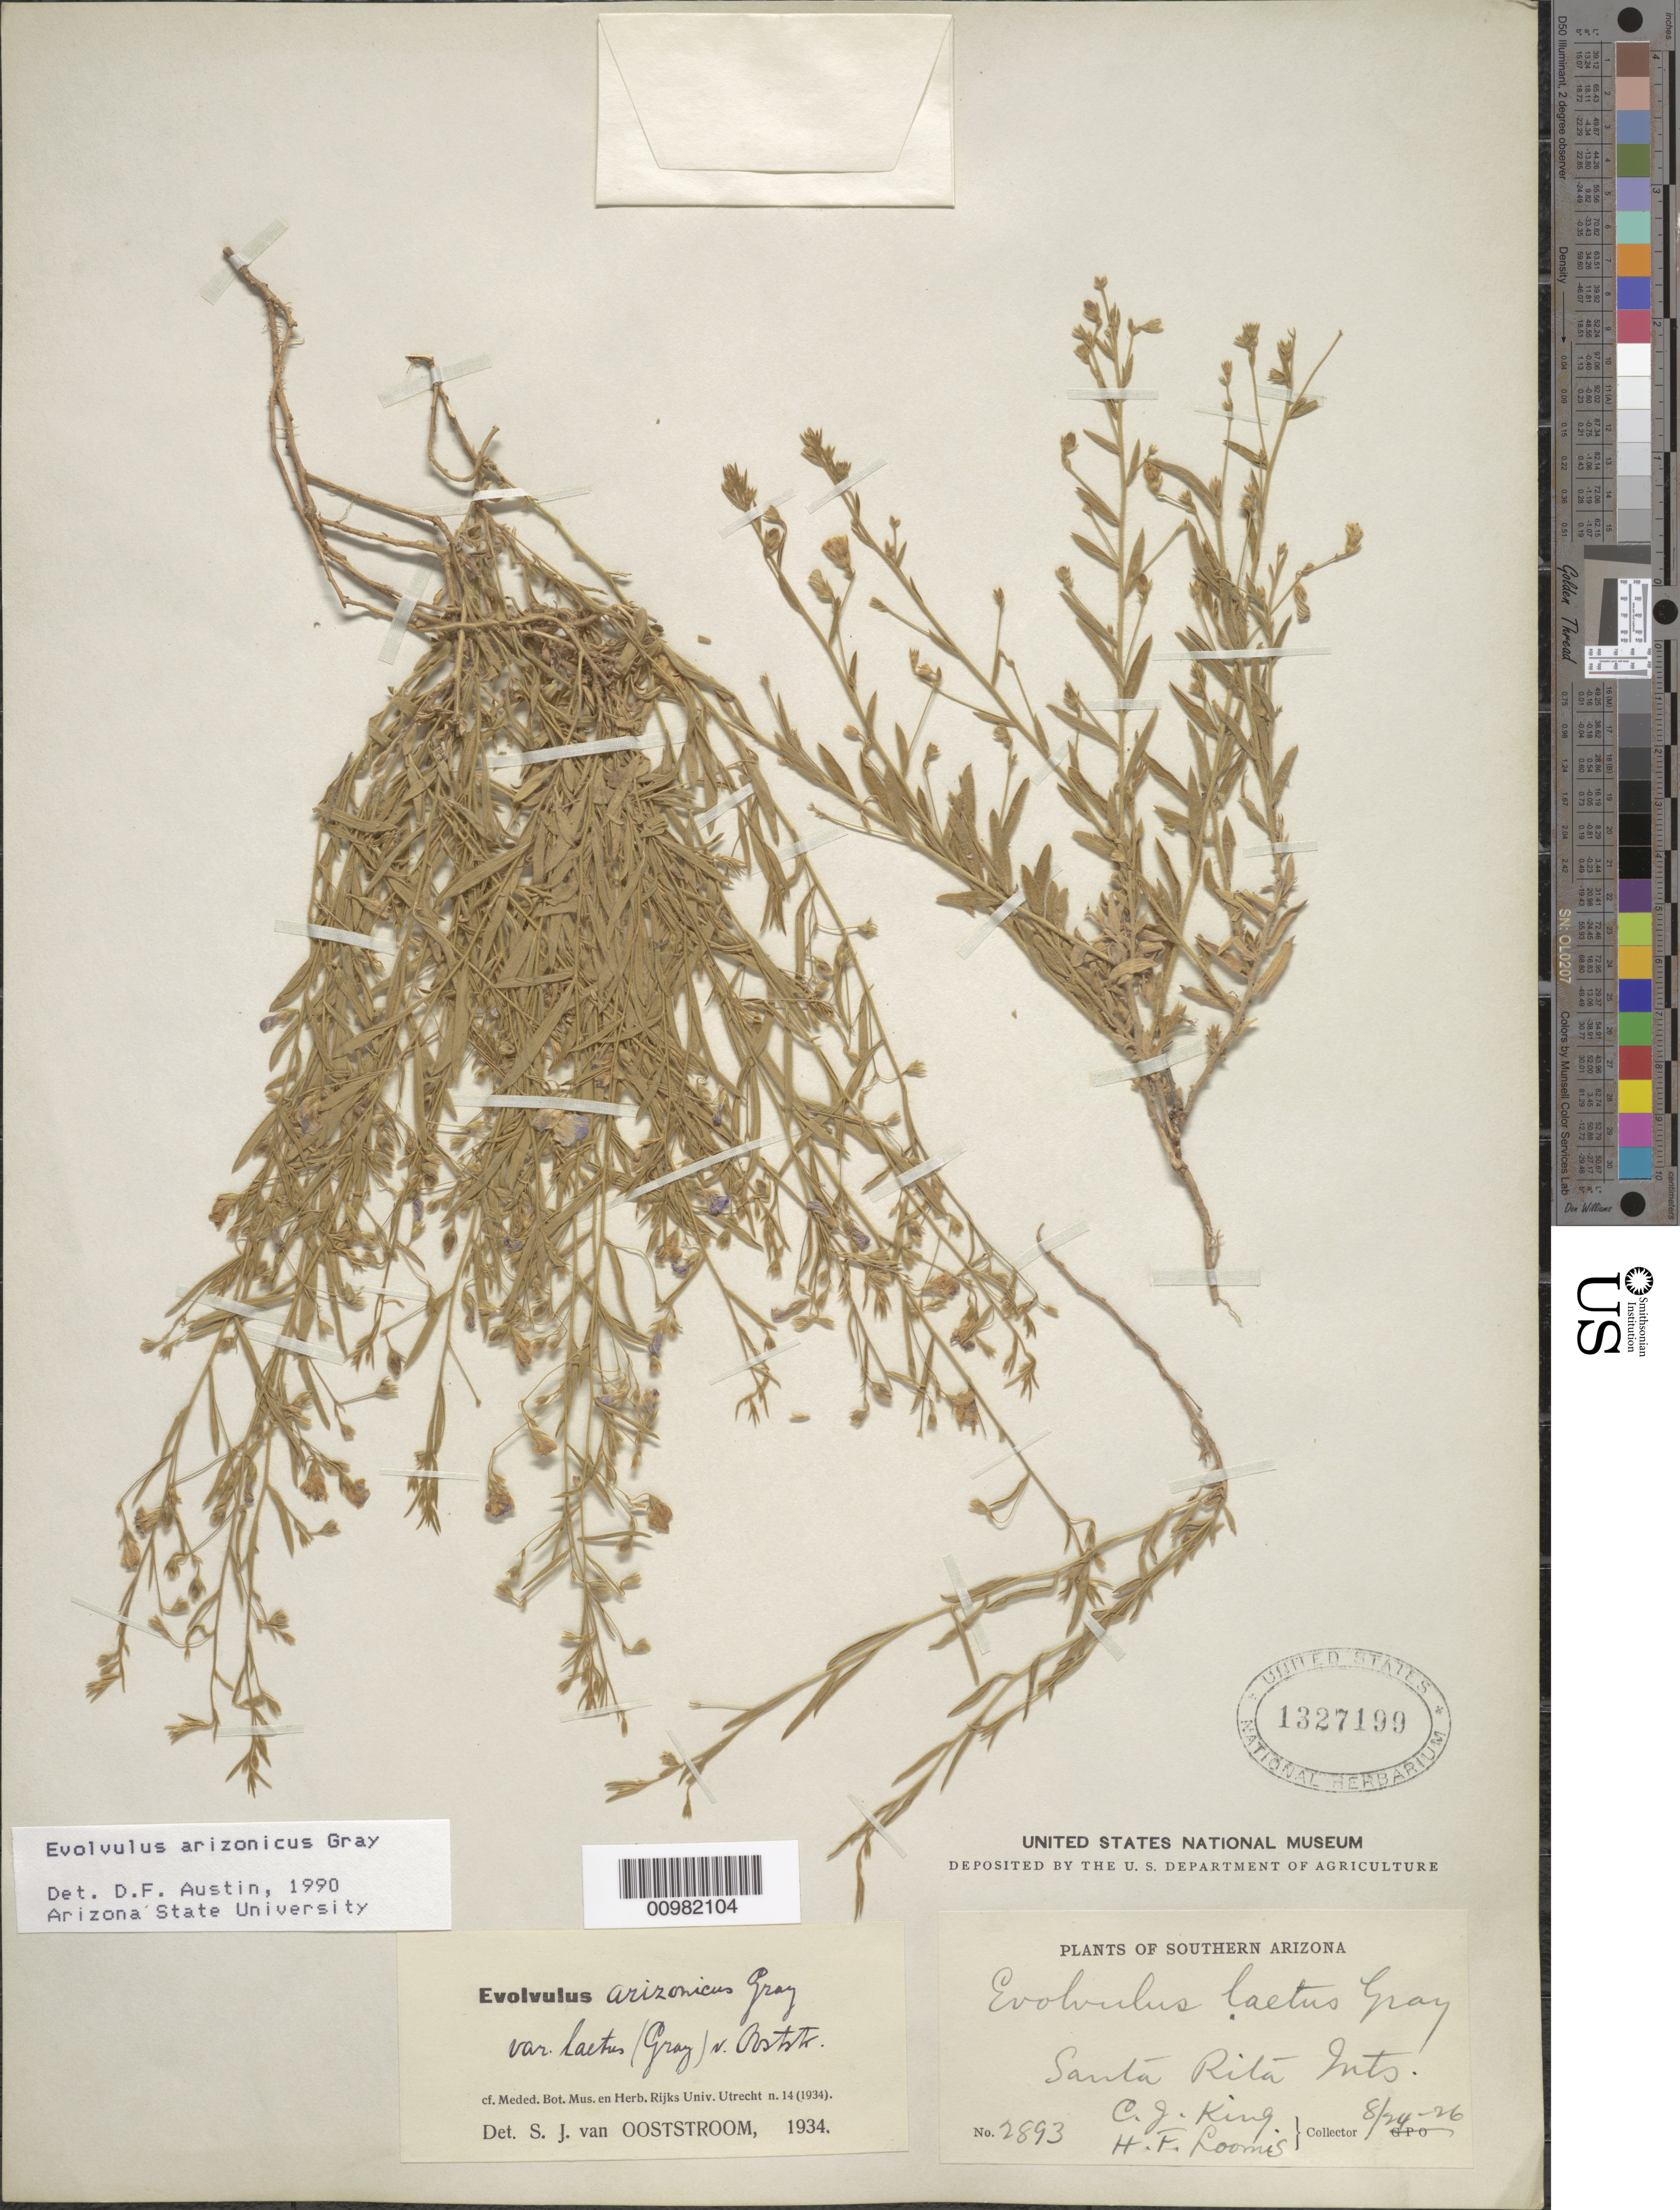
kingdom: Plantae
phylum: Tracheophyta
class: Magnoliopsida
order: Solanales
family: Convolvulaceae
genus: Evolvulus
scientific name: Evolvulus arizonicus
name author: A. Gray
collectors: C. J. King & H. F. Loomis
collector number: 2893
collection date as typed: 24 Aug 1926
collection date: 1926-08-24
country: United States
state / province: Arizona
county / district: Santa Cruz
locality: Santa Rita Mts.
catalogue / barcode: US 1327199